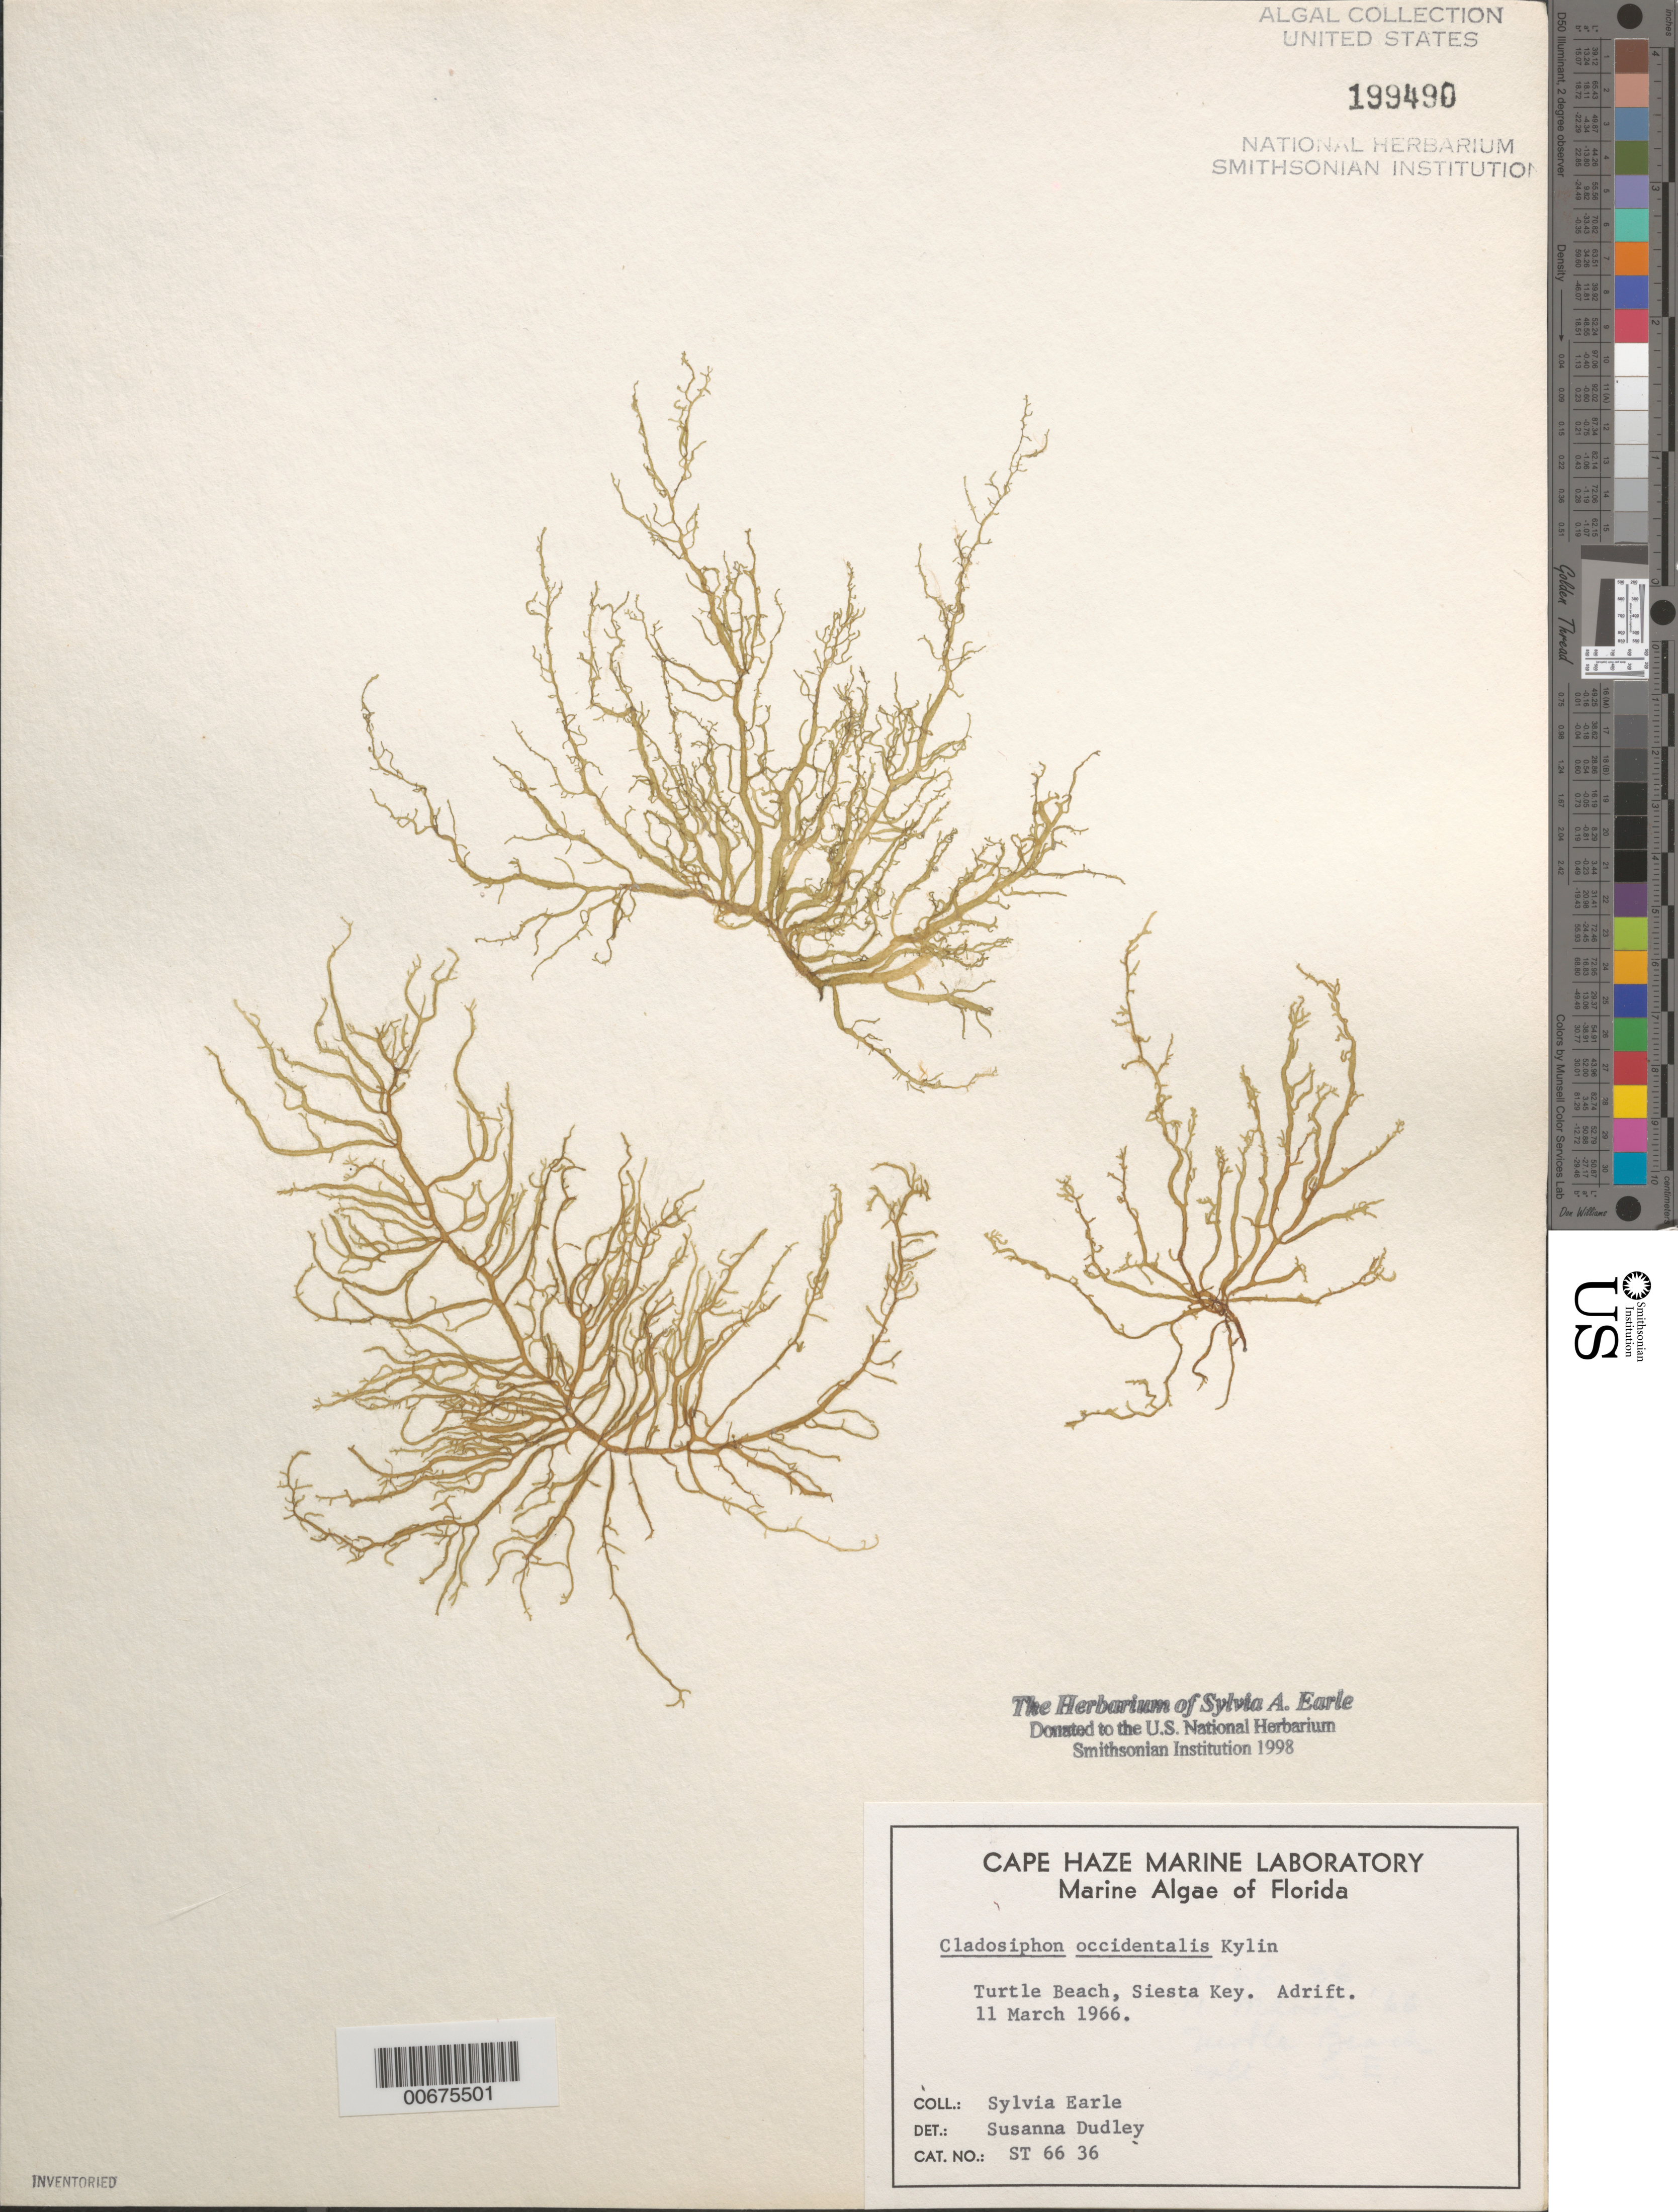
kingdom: Chromista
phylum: Ochrophyta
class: Phaeophyceae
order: Ectocarpales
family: Chordariaceae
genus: Cladosiphon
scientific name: Cladosiphon occidentalis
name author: Kylin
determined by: Dudley, S.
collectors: S. A. Earle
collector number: St 66 36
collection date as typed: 11 Mar 1966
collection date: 1966-03-11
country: United States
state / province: Florida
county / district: Sarasota County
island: Siesta Key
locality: Turtle Beach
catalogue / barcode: US 199490